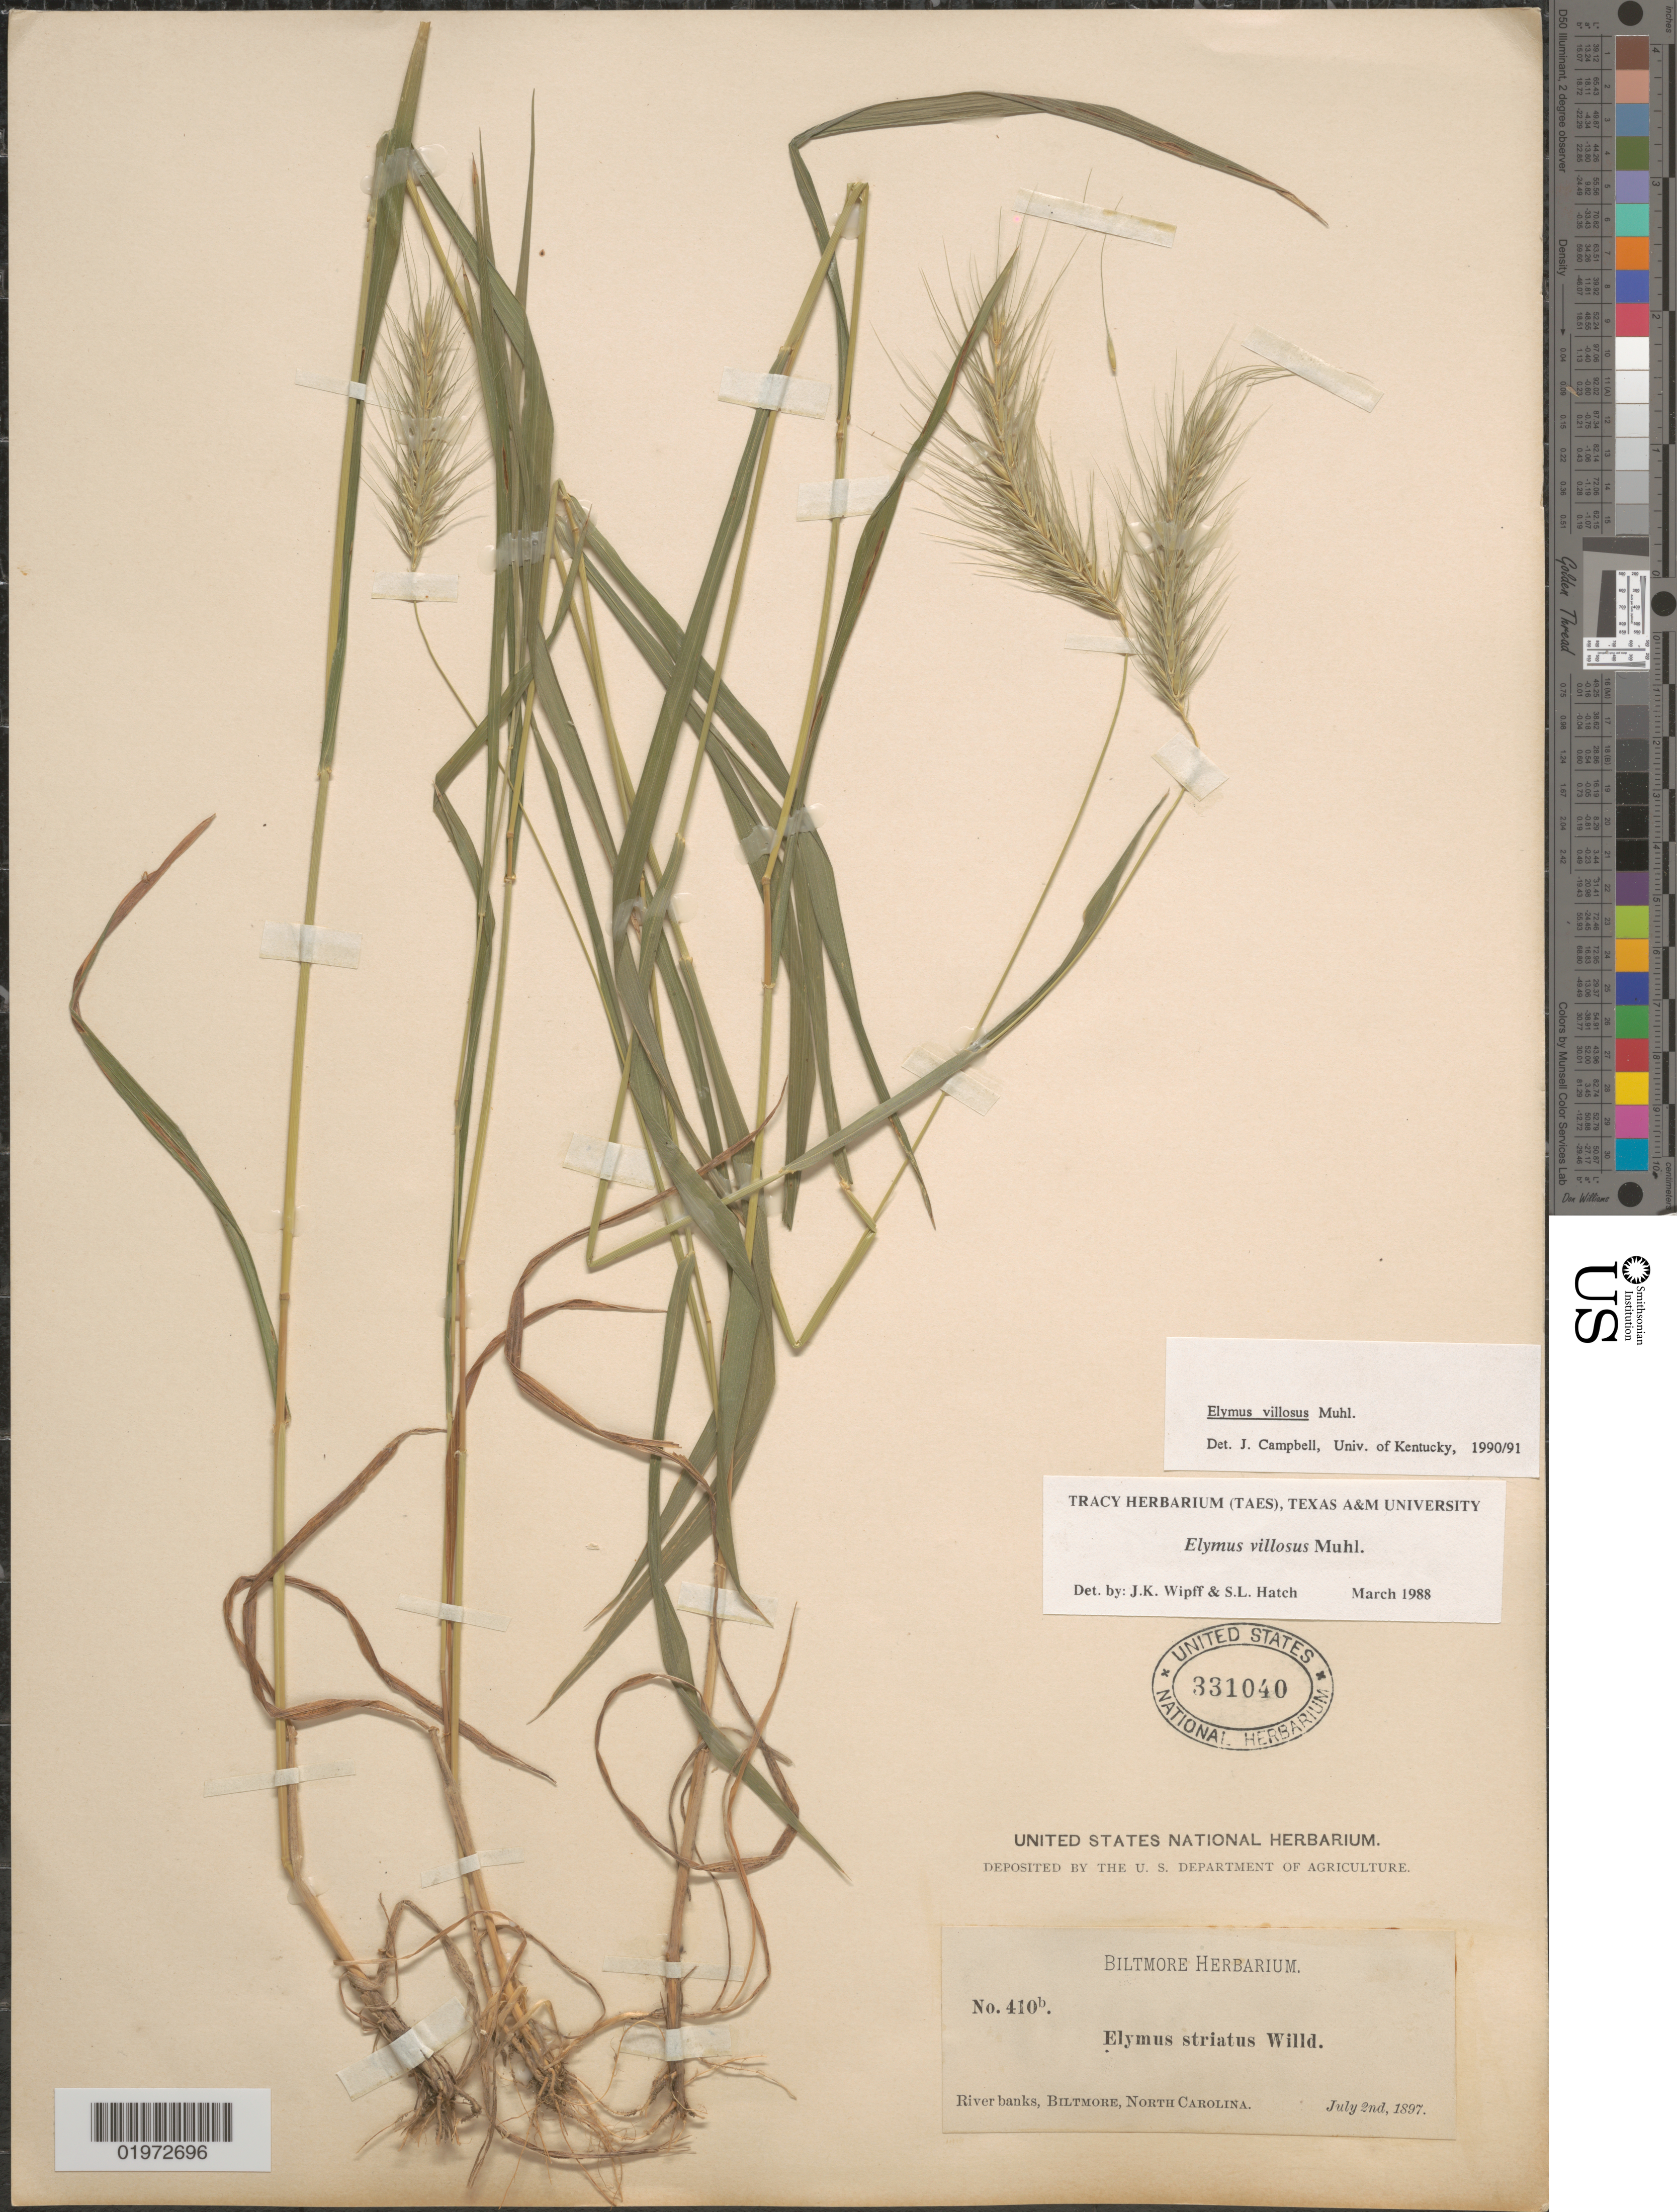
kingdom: Plantae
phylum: Tracheophyta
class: Liliopsida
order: Poales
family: Poaceae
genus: Elymus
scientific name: Elymus villosus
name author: Muhl. ex Willd.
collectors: ex herb. Biltmore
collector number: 410b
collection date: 1897-07-02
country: United States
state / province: North Carolina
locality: River banks, Biltmore.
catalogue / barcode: US 331040